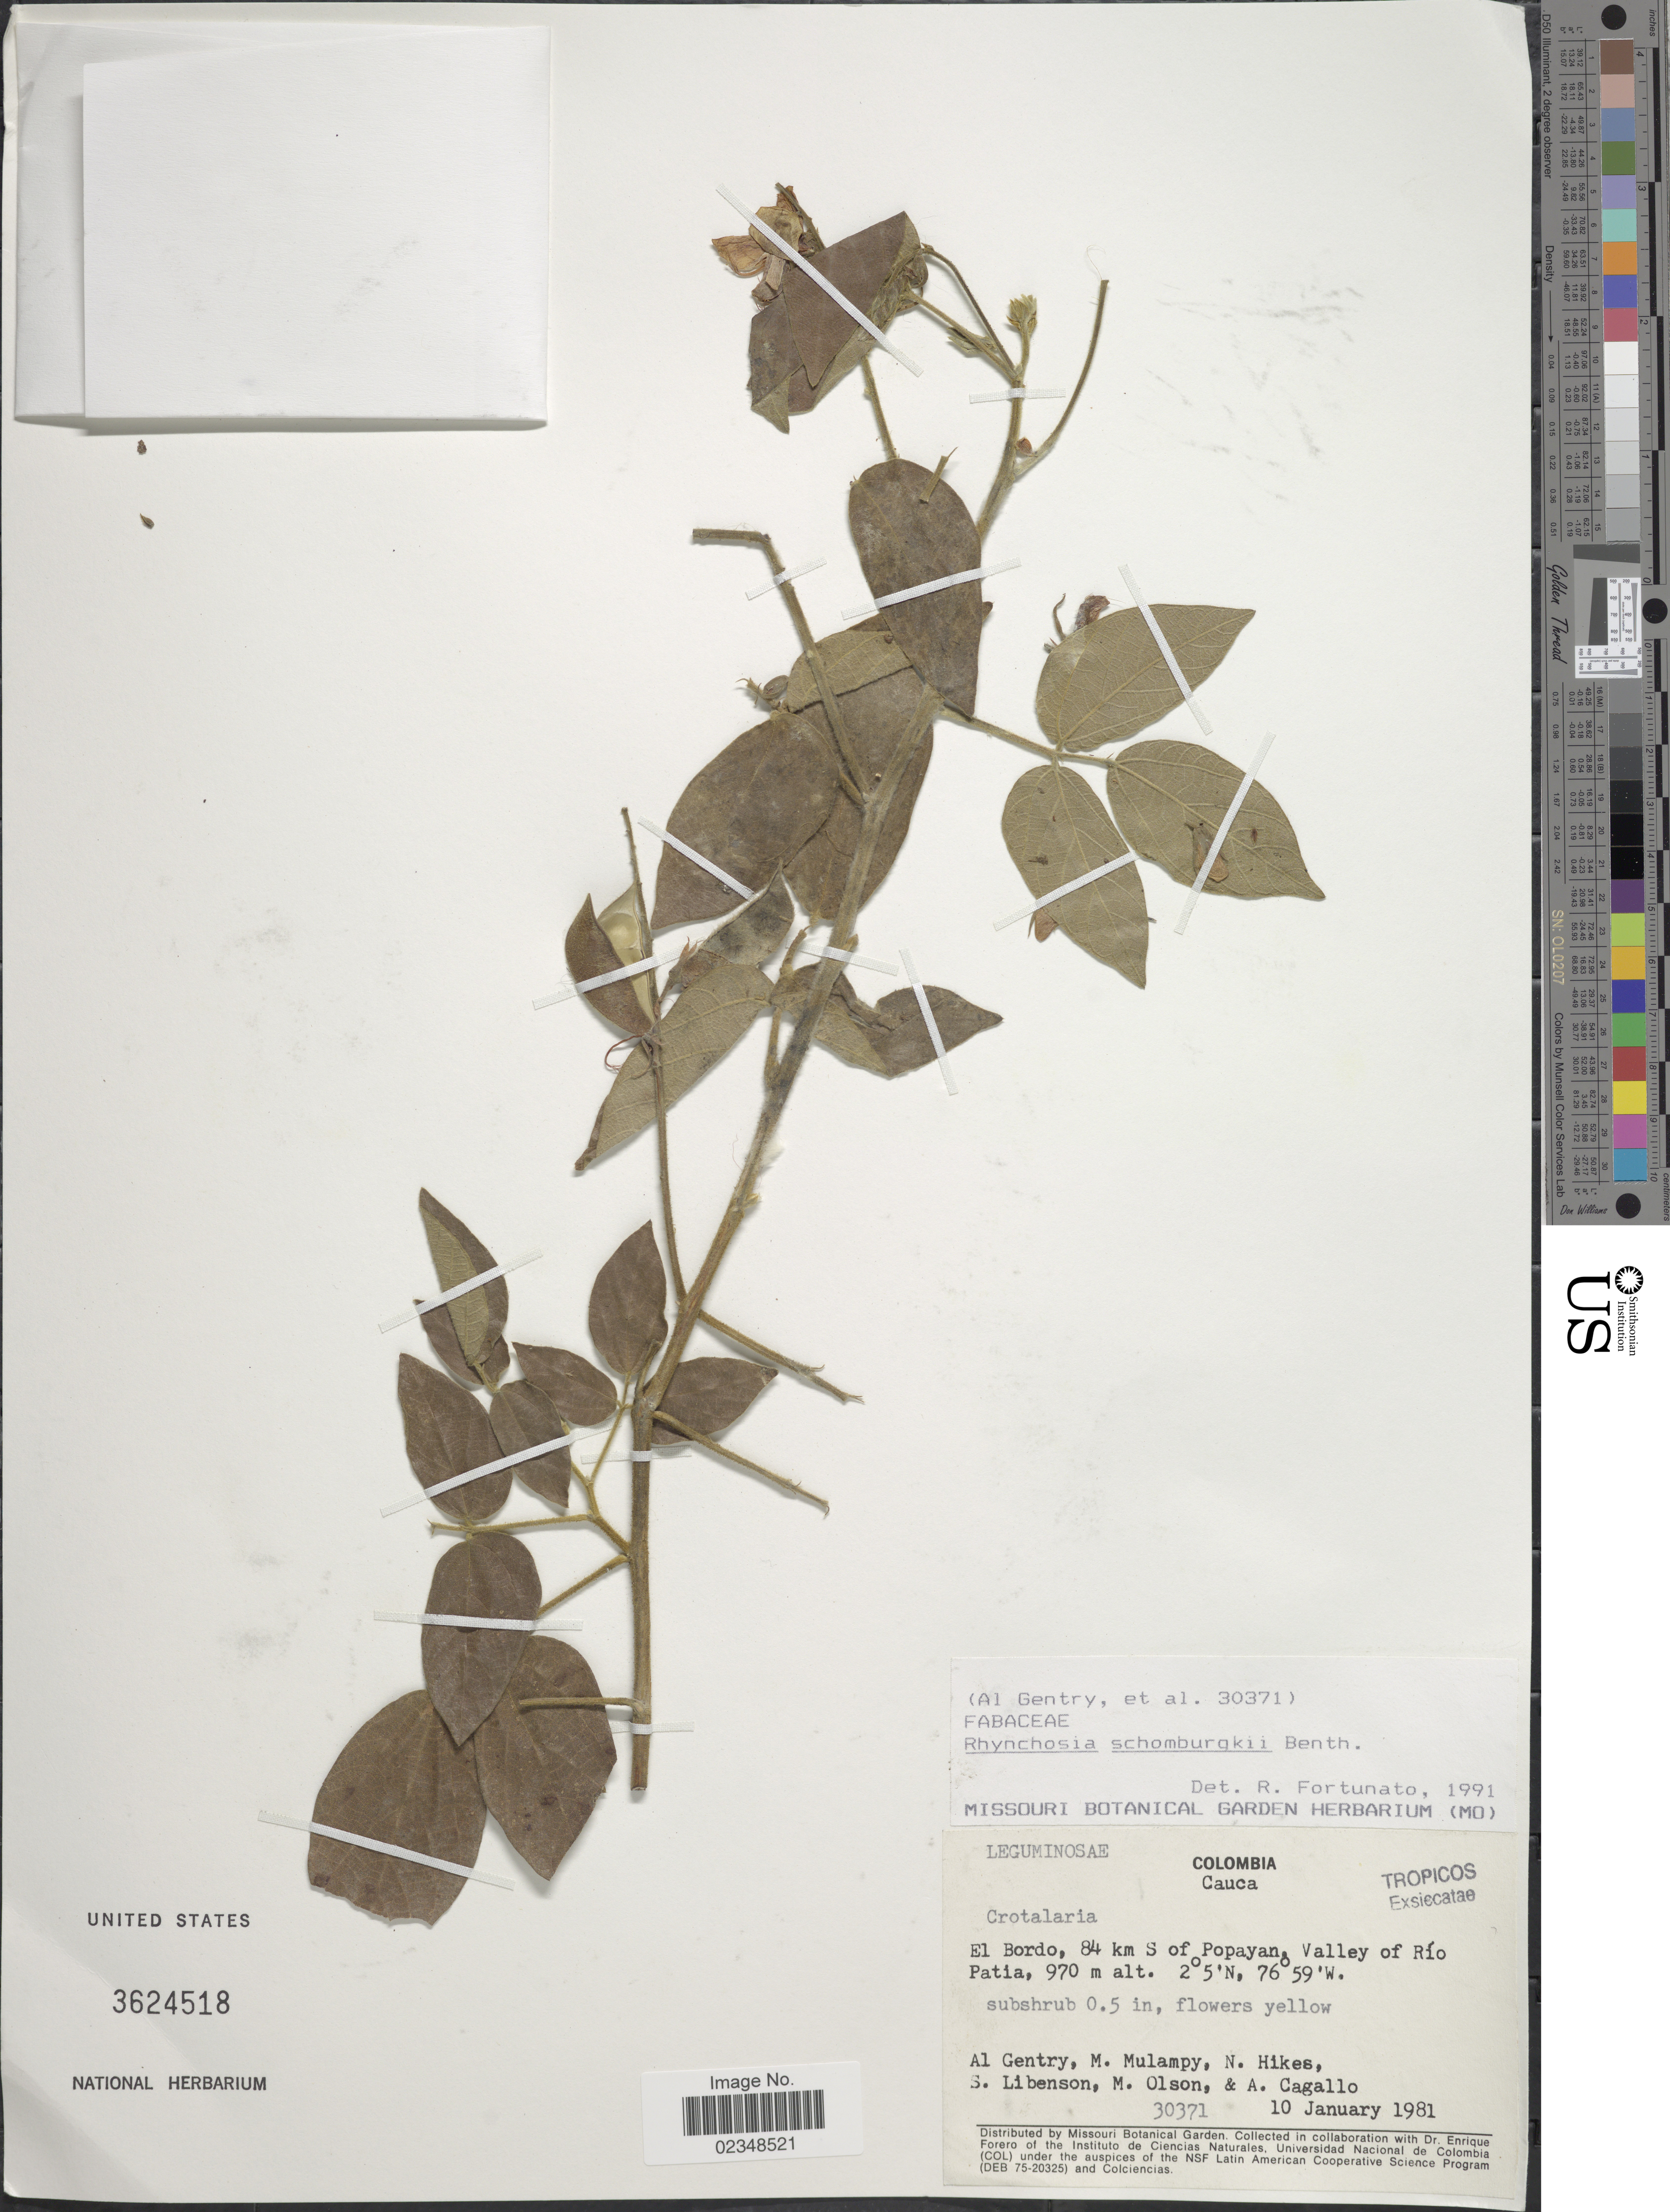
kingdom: Plantae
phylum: Tracheophyta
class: Magnoliopsida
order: Fabales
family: Fabaceae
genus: Rhynchosia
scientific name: Rhynchosia schomburgkii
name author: Benth. in Mart.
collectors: A. H. Gentry, M. Mulampy, N. Hikes, S. Libenson & et al.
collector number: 30371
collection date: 1981-01-10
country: Colombia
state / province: Cauca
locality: El Bordo, 84 km S of Popayan, Valley of Rio Patia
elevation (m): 970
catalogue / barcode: US 3624518